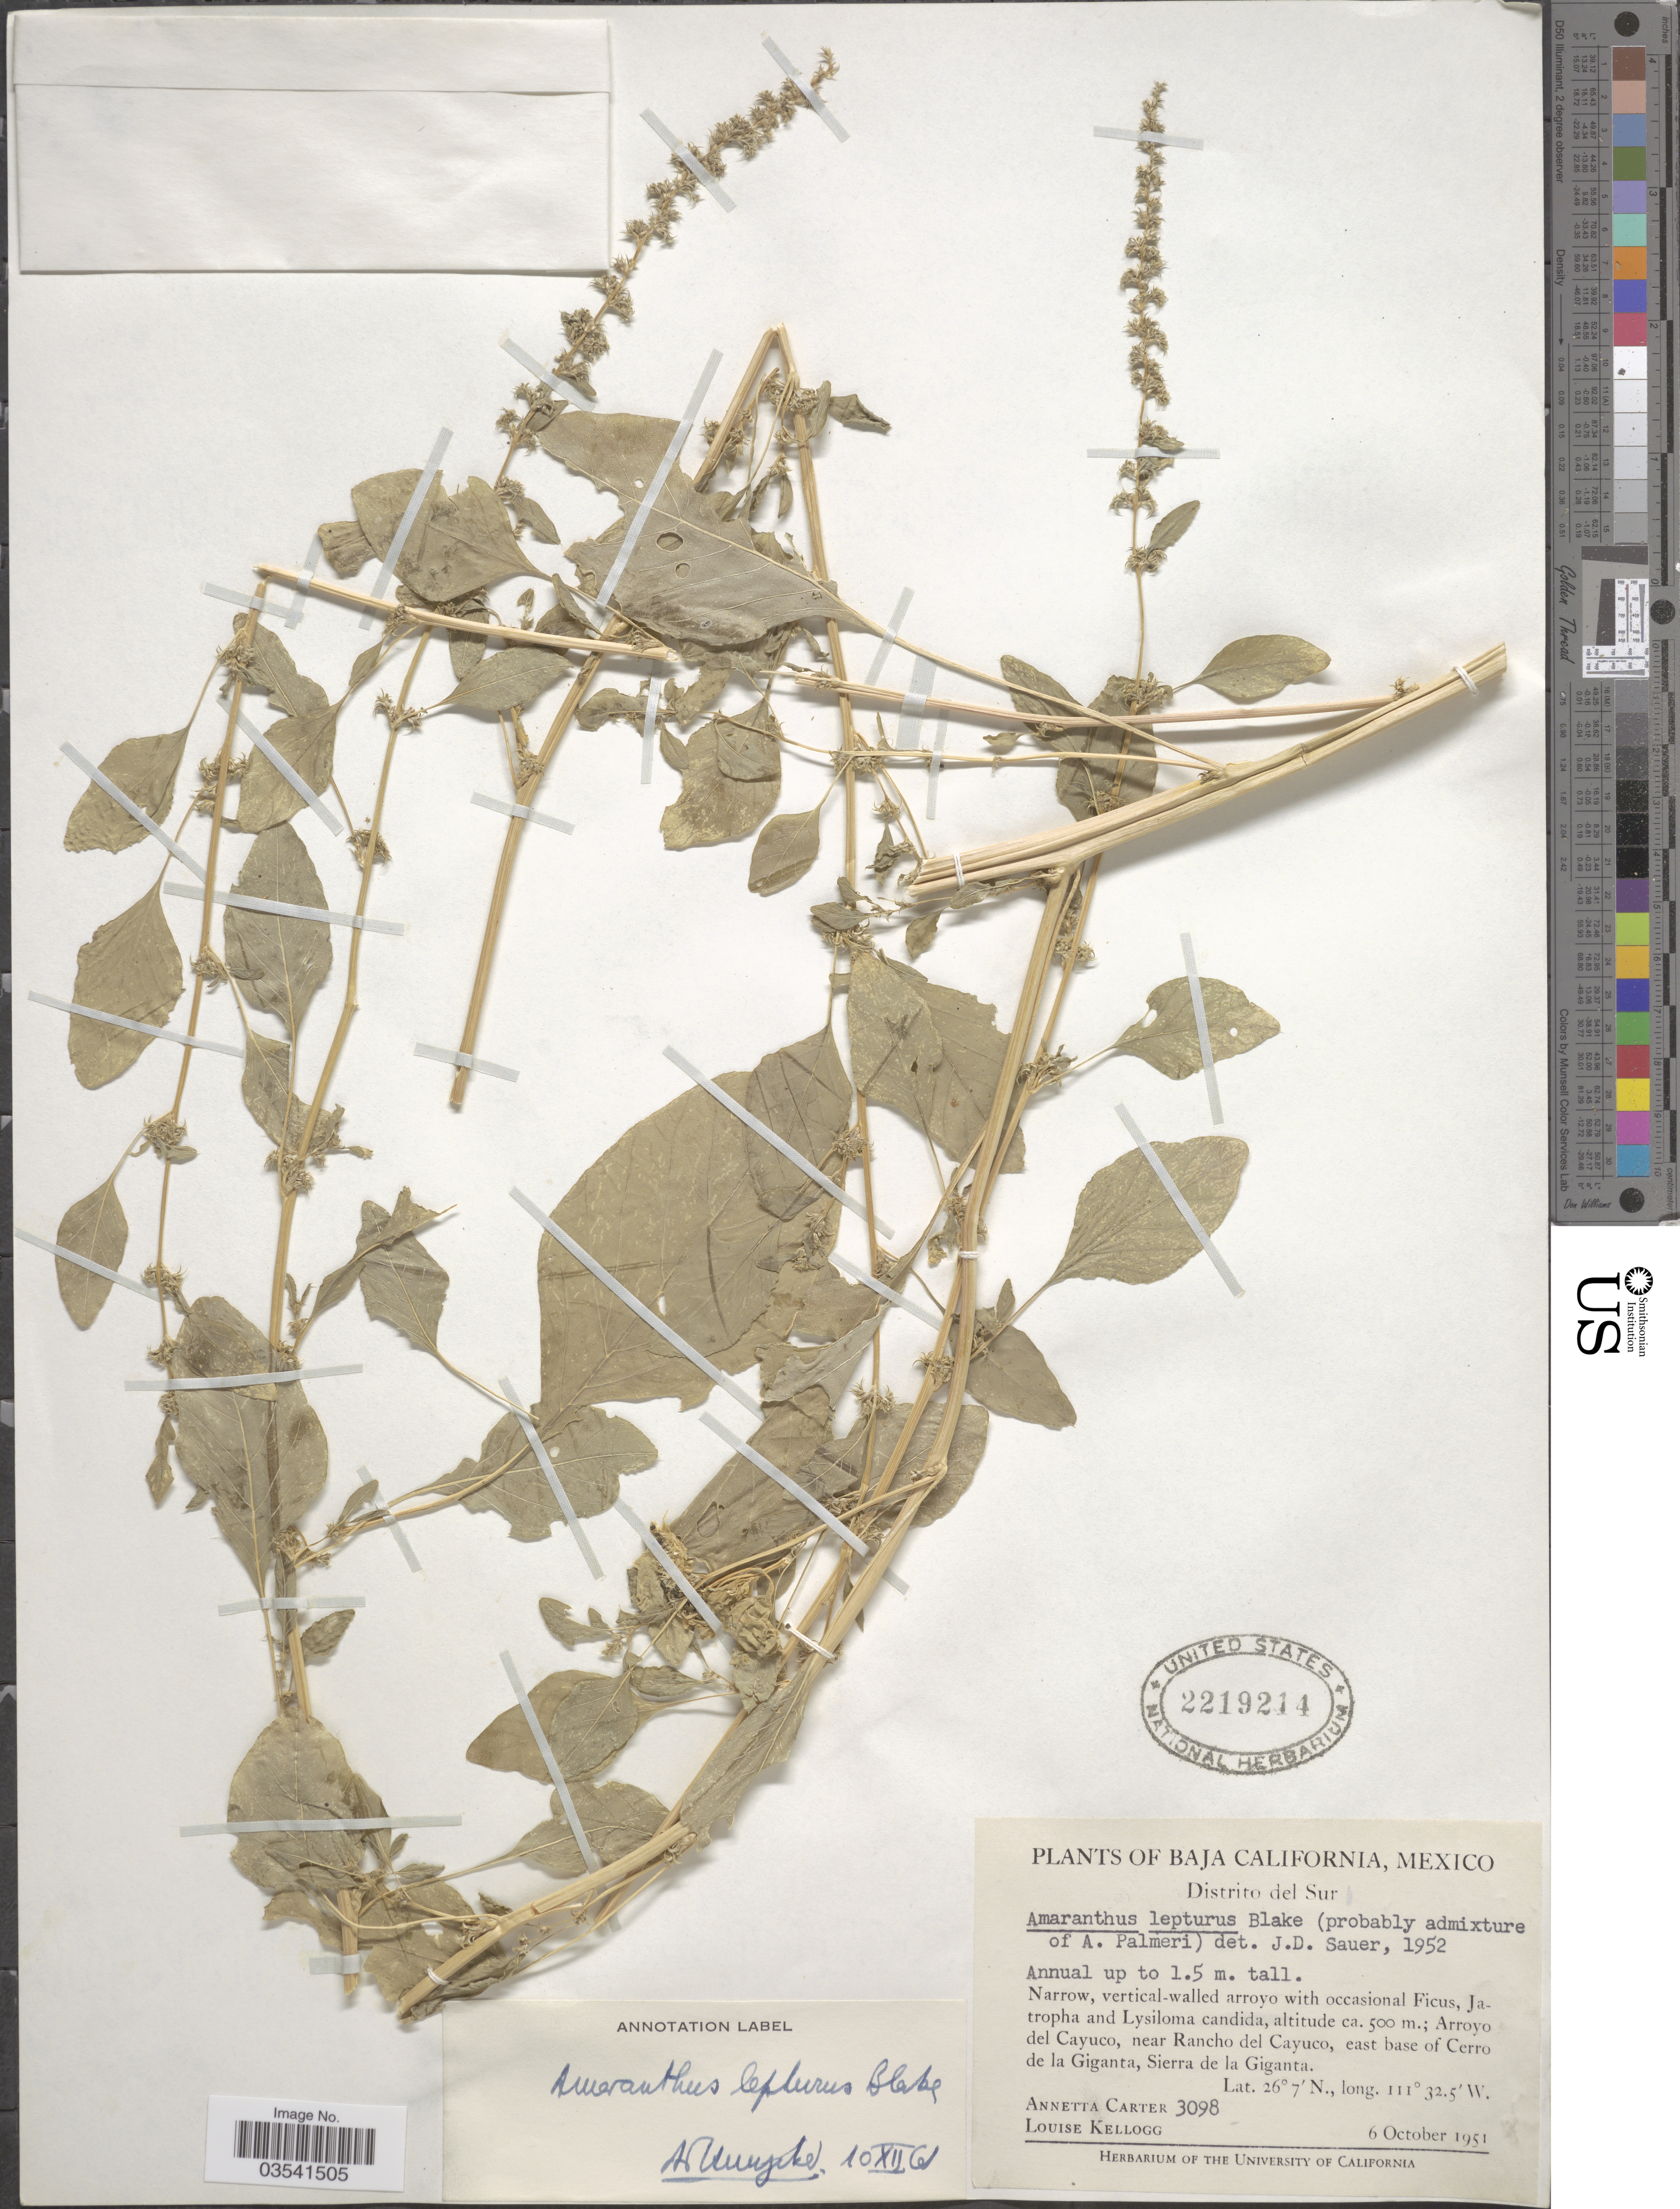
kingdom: Plantae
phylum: Tracheophyta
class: Magnoliopsida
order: Caryophyllales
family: Amaranthaceae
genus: Amaranthus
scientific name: Amaranthus lepturus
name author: S.F. Blake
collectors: A. Carter & L. Kellog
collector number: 3098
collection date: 1951-10-06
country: Mexico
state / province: Baja California Sur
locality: Distrito del Sur. Arroyo del Cayuco, near Rancho del Cayuco, east base of Cerro de la Giganta, Sierra de la Giganta.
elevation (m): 500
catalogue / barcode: US 2219214